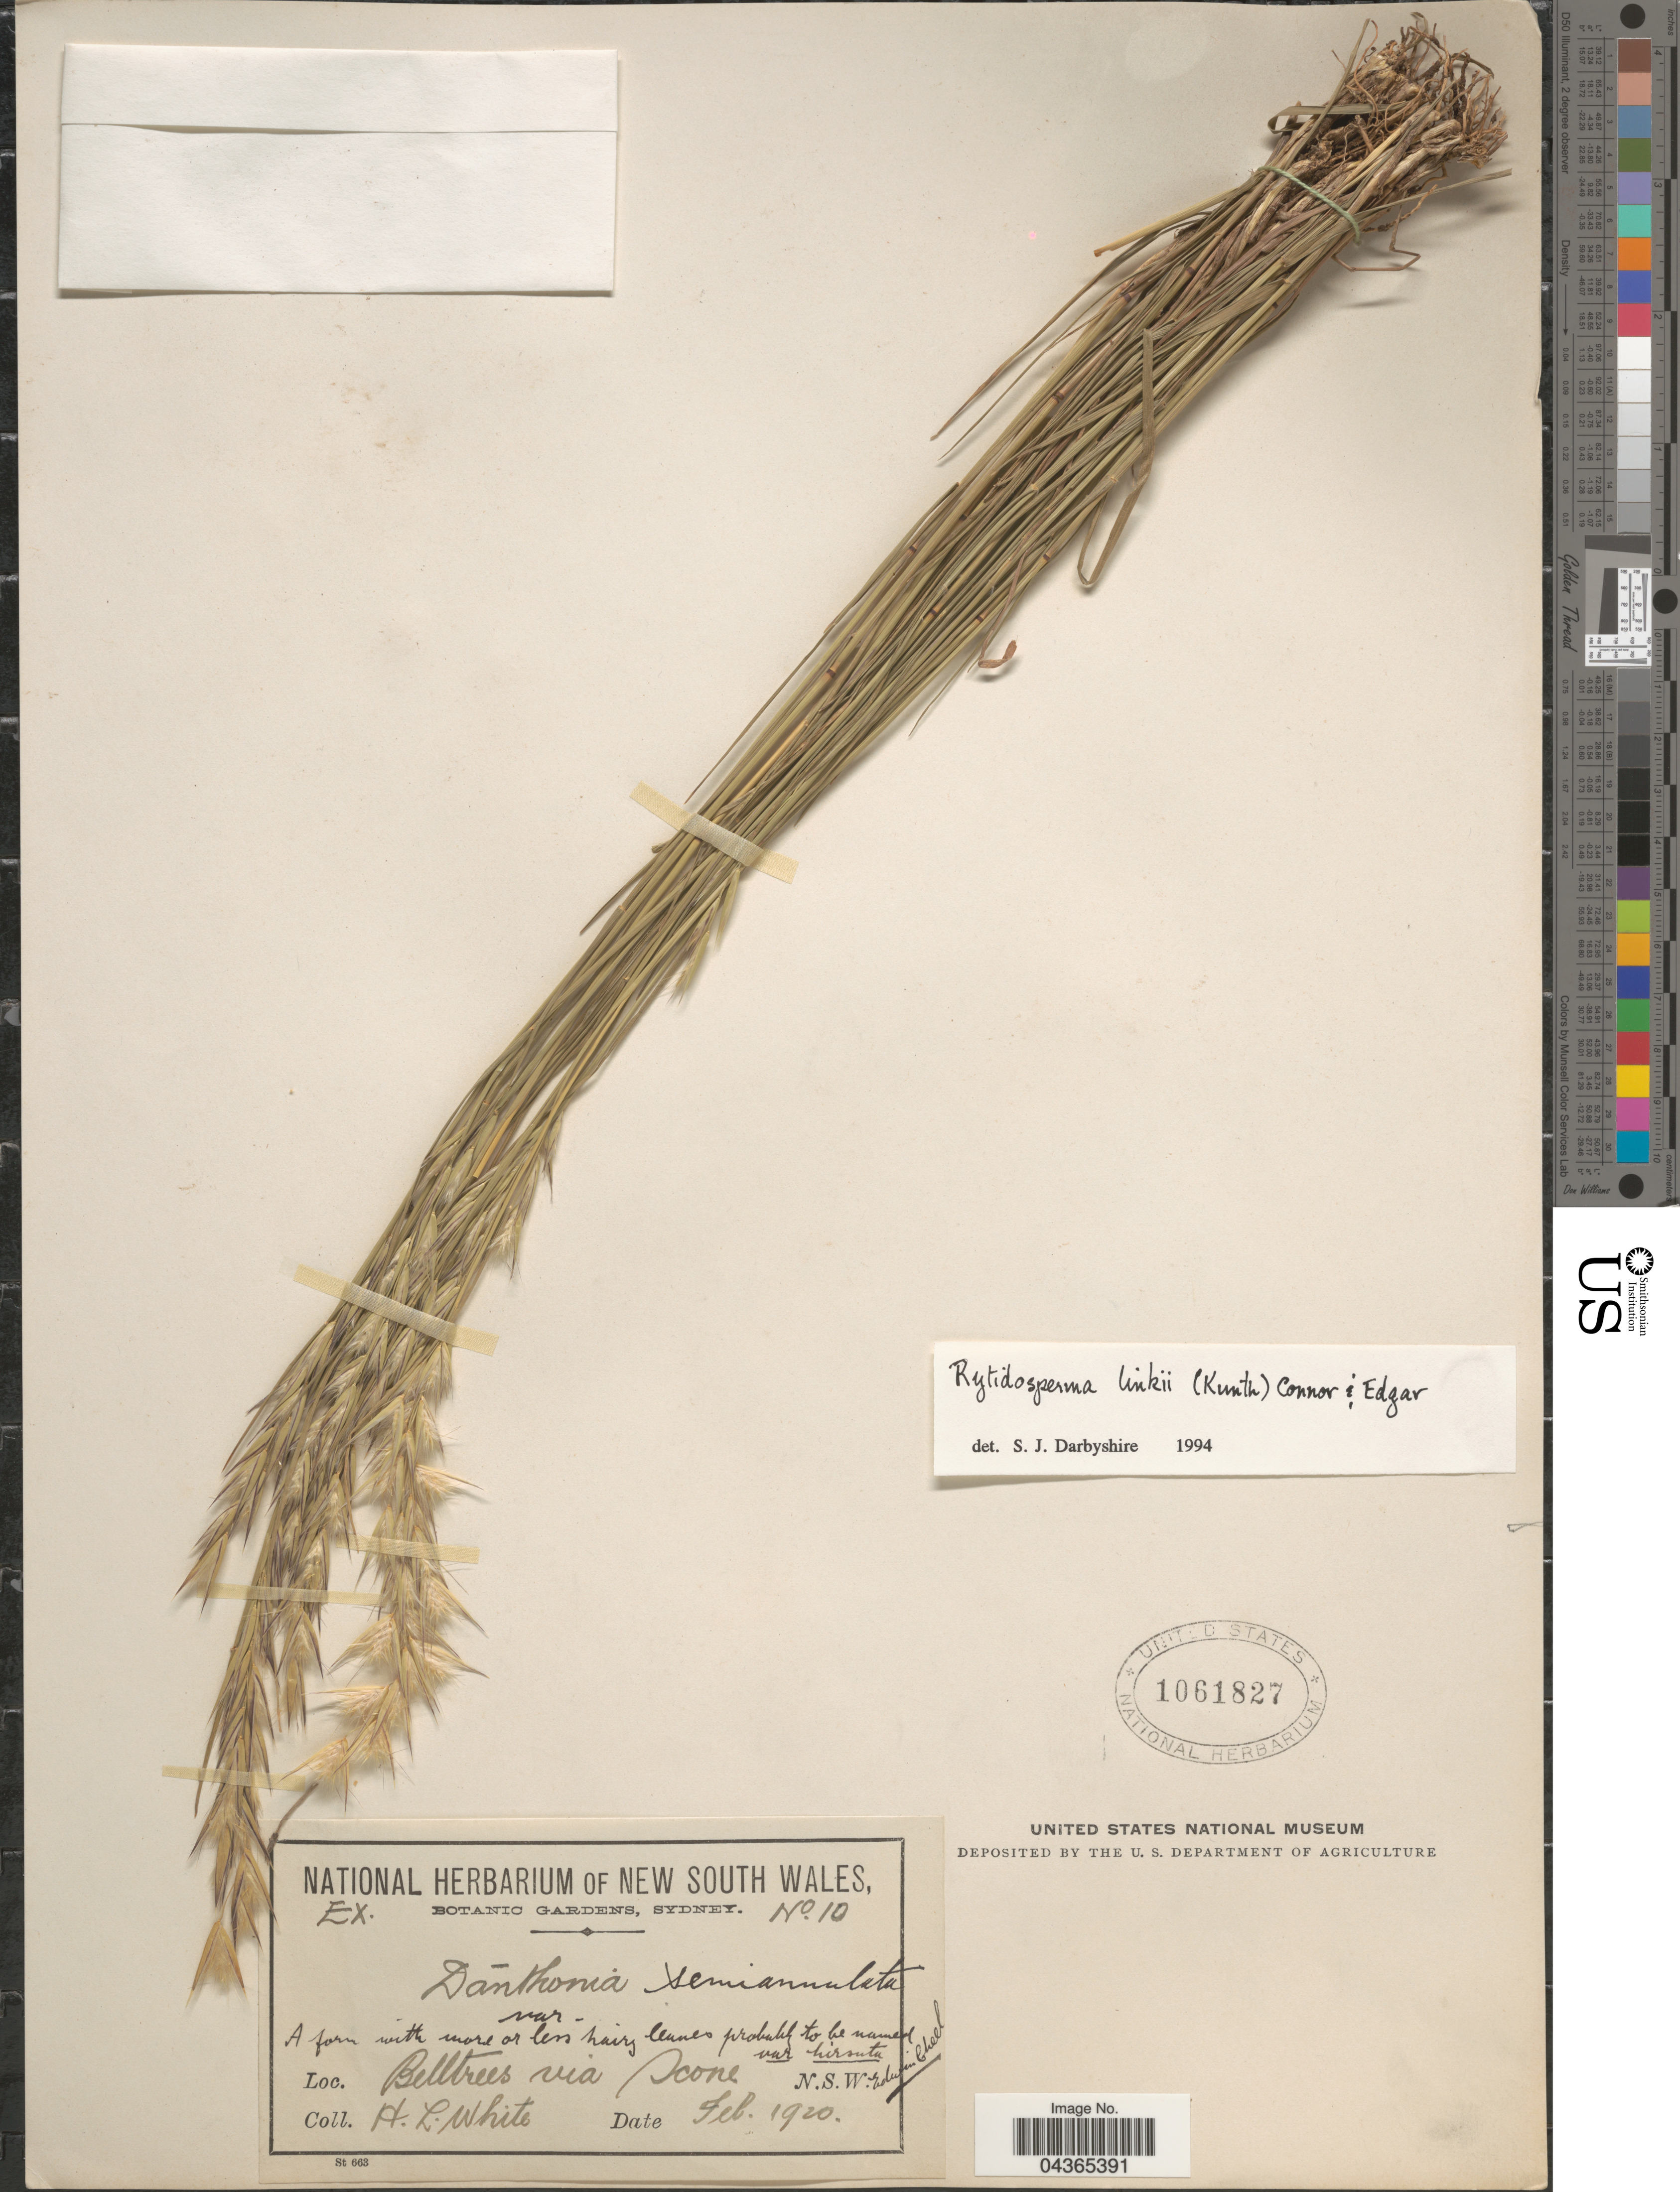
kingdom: Plantae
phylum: Tracheophyta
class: Liliopsida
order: Poales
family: Poaceae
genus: Rytidosperma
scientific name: Rytidosperma bipartitum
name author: (Link) A.M. Humphreys & H.P. Linder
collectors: H. White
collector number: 10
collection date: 1920-02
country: Australia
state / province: New South Wales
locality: Belltrees via Scone.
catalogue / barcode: US 1061827